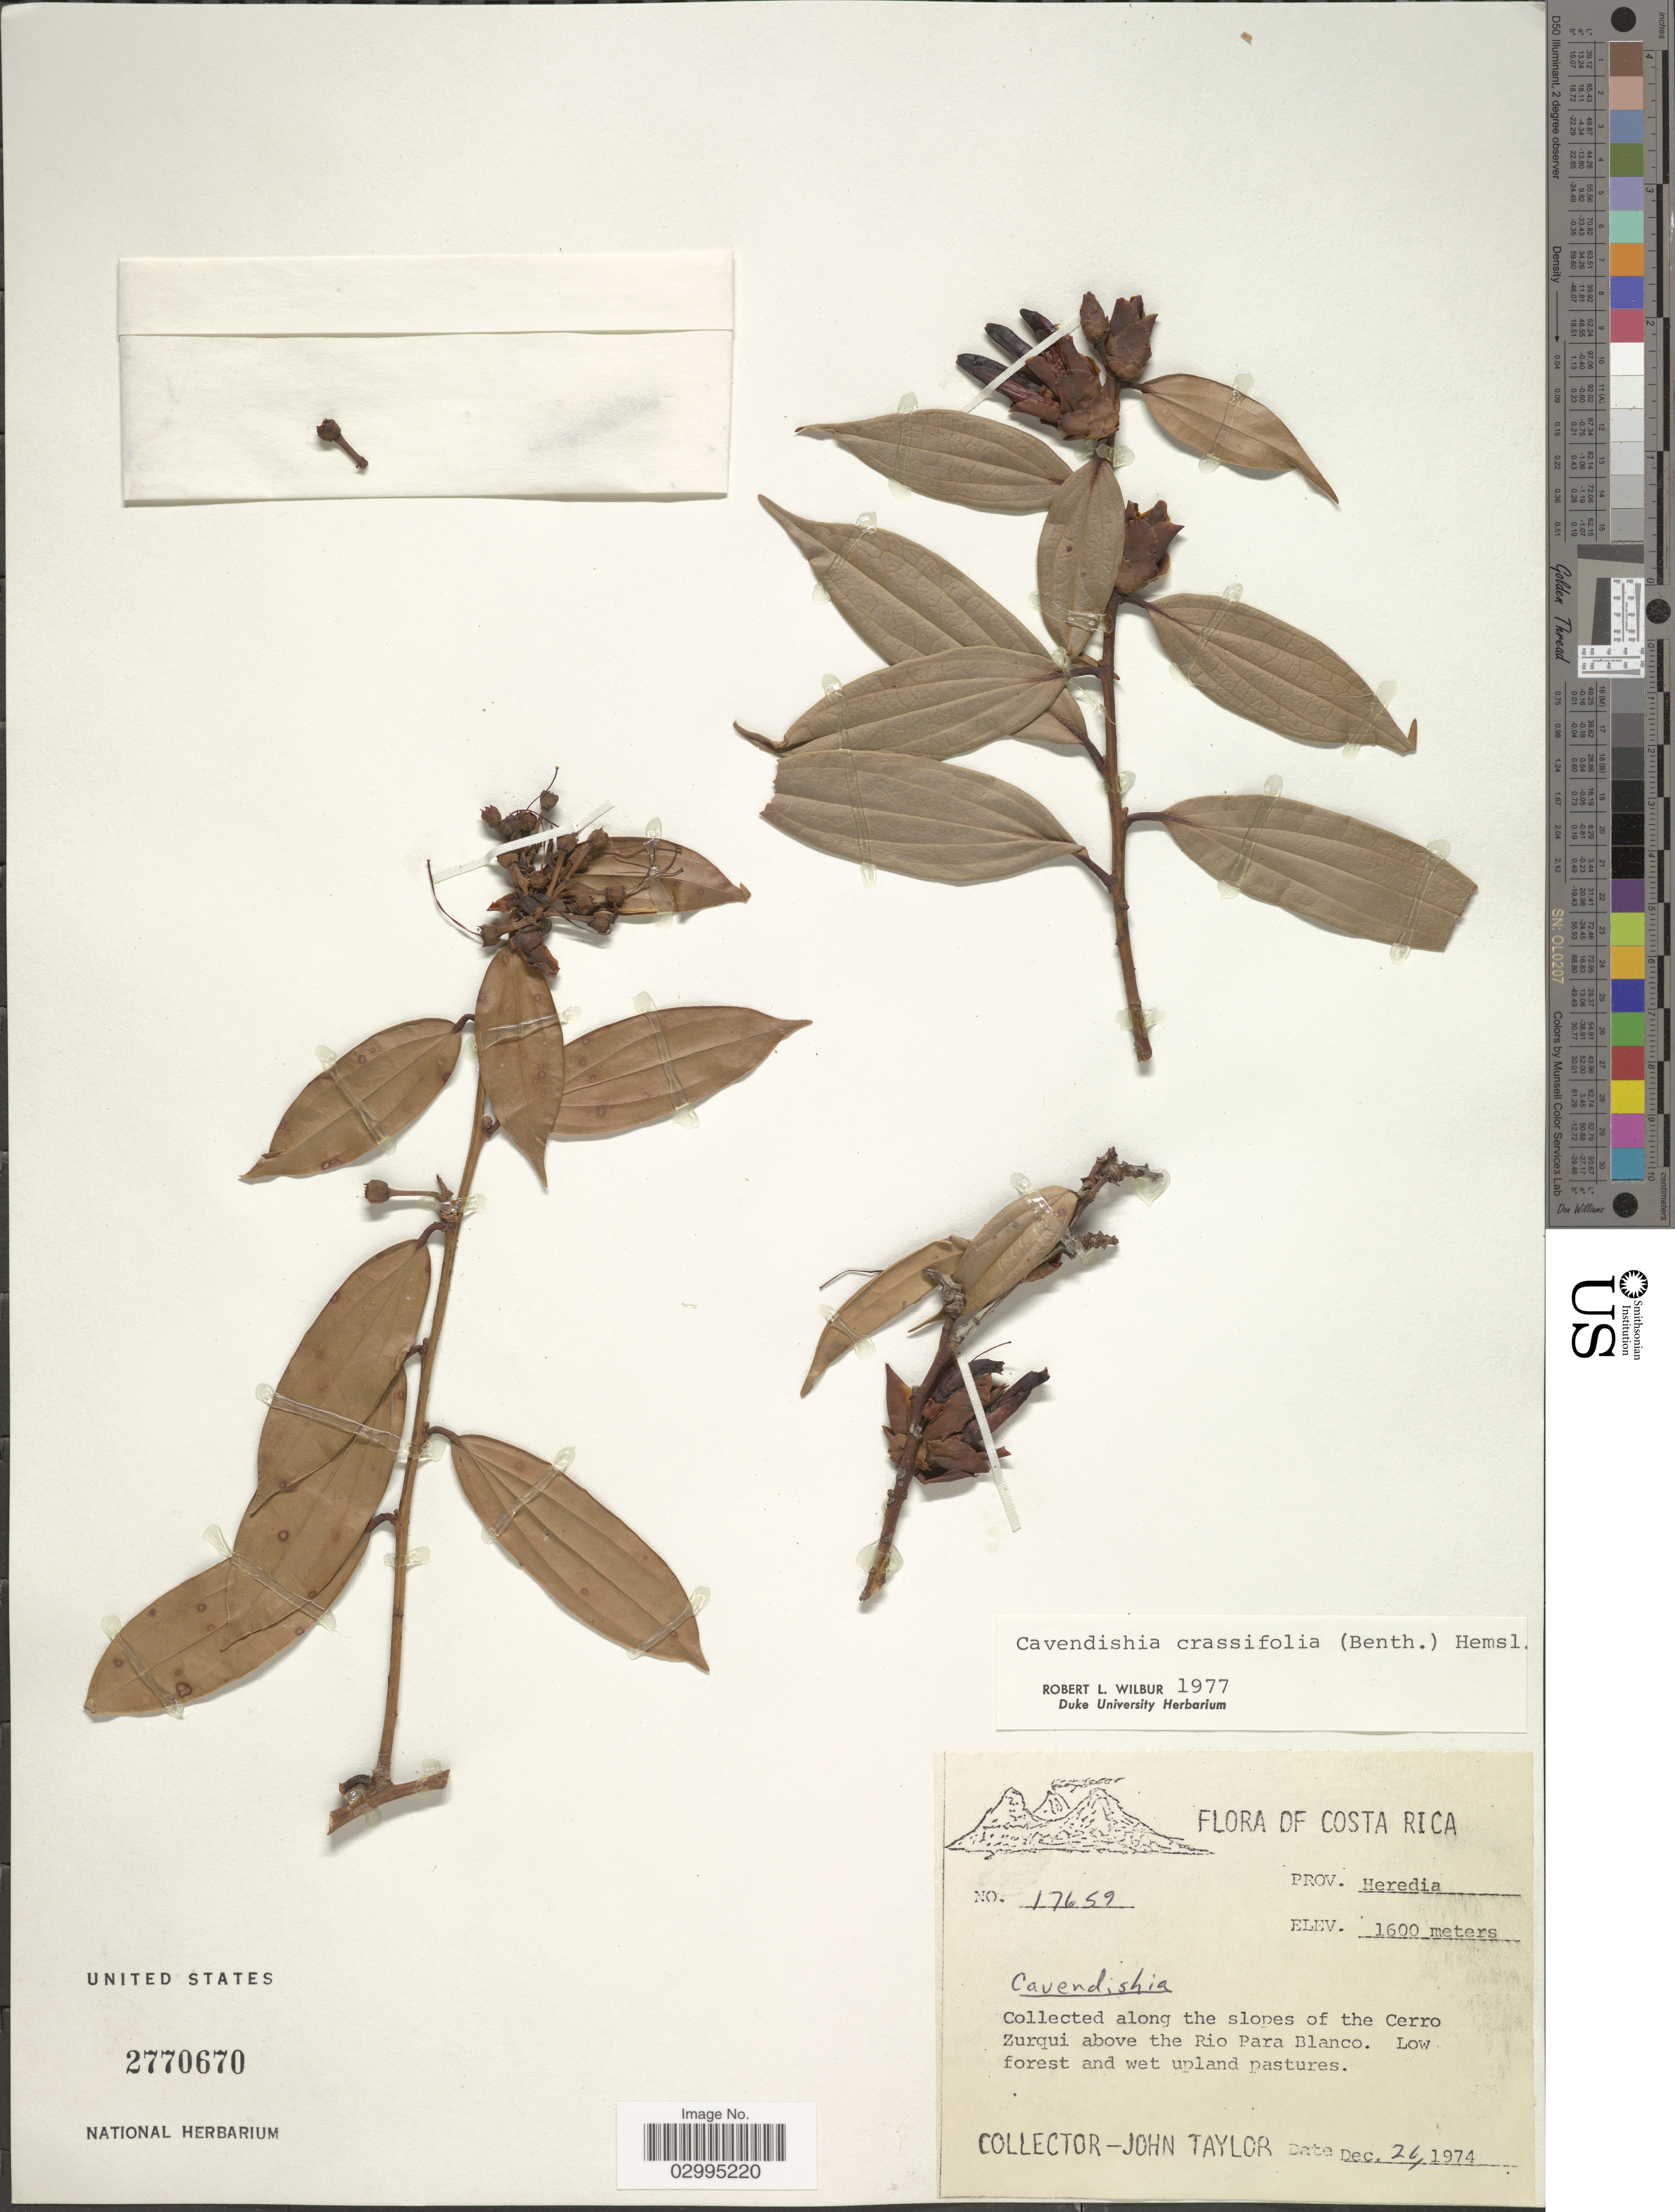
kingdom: Plantae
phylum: Tracheophyta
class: Magnoliopsida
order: Ericales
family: Ericaceae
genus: Cavendishia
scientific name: Cavendishia crassifolia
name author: (Benth.) Hemsl.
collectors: J. Taylor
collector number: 17659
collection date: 1974-12-26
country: Costa Rica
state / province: Heredia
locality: Along the slopes of the Cerro Zurqui above the Rio Para Blanco.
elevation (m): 1600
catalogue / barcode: US 2770670